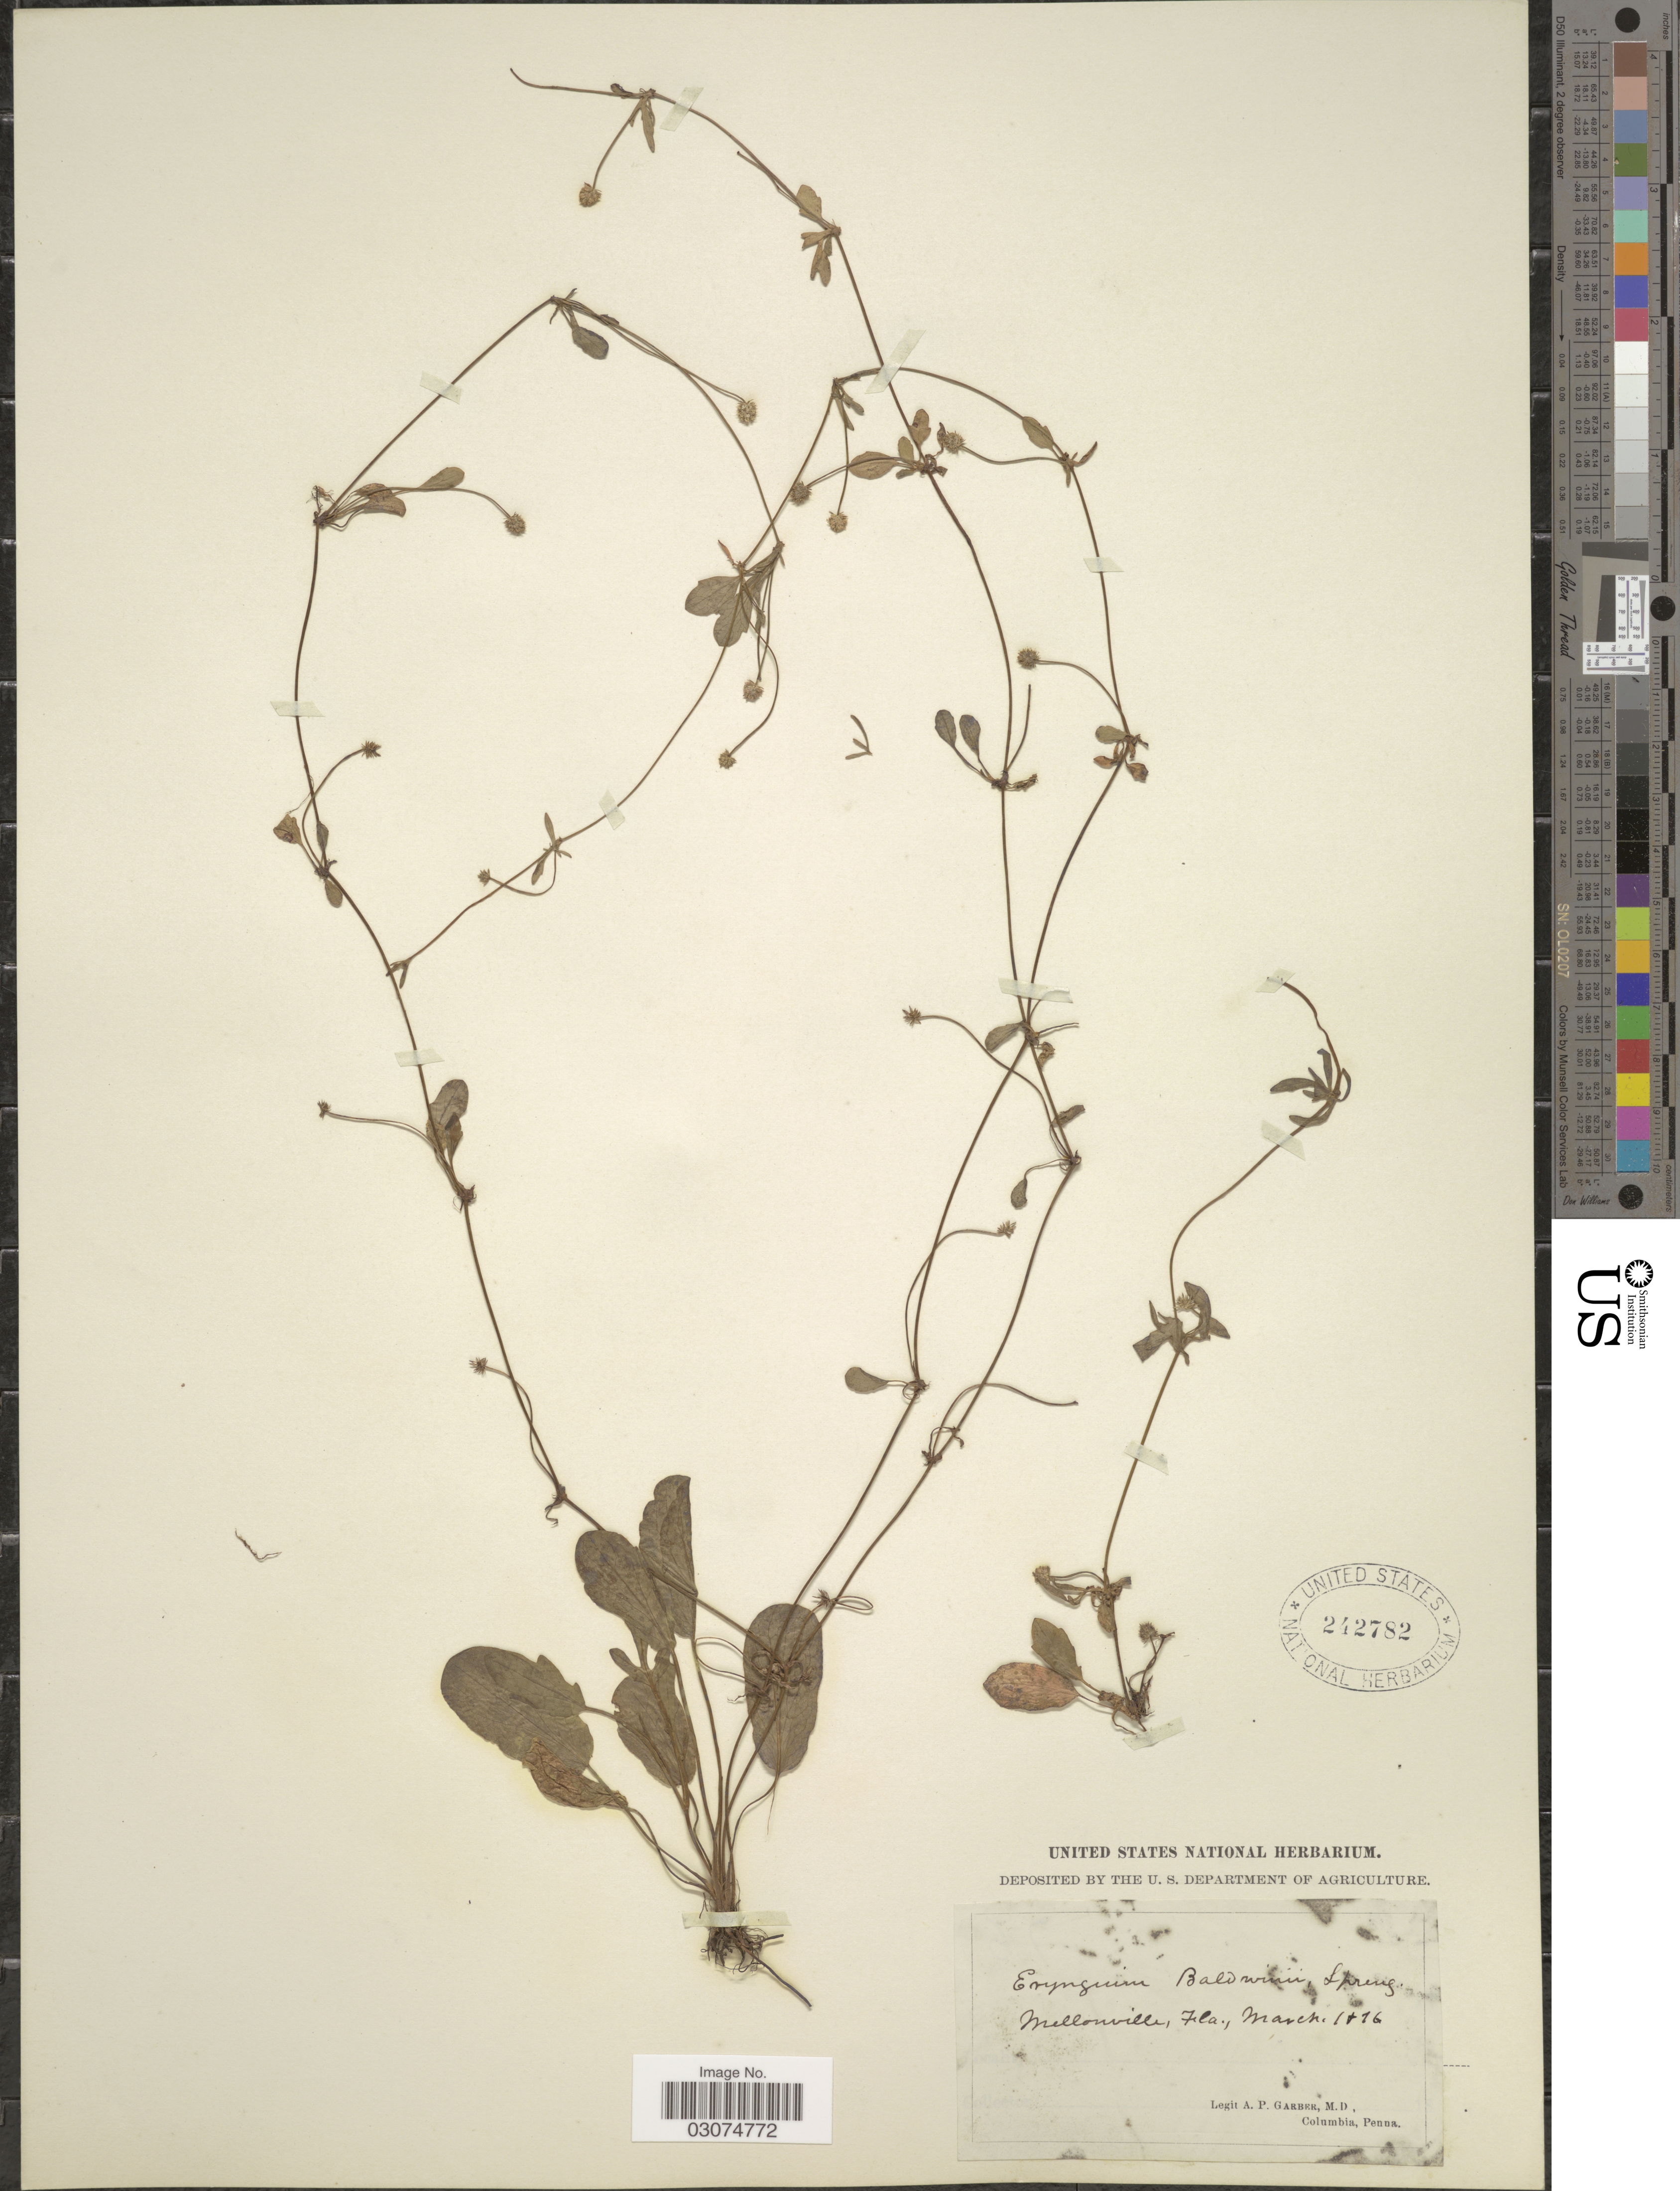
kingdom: Plantae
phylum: Tracheophyta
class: Magnoliopsida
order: Apiales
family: Apiaceae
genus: Eryngium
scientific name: Eryngium baldwinii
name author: Spreng.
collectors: A. P. Garber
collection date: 1876-03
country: United States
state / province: Florida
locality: Mellonville, Fla.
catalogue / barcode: US 242782